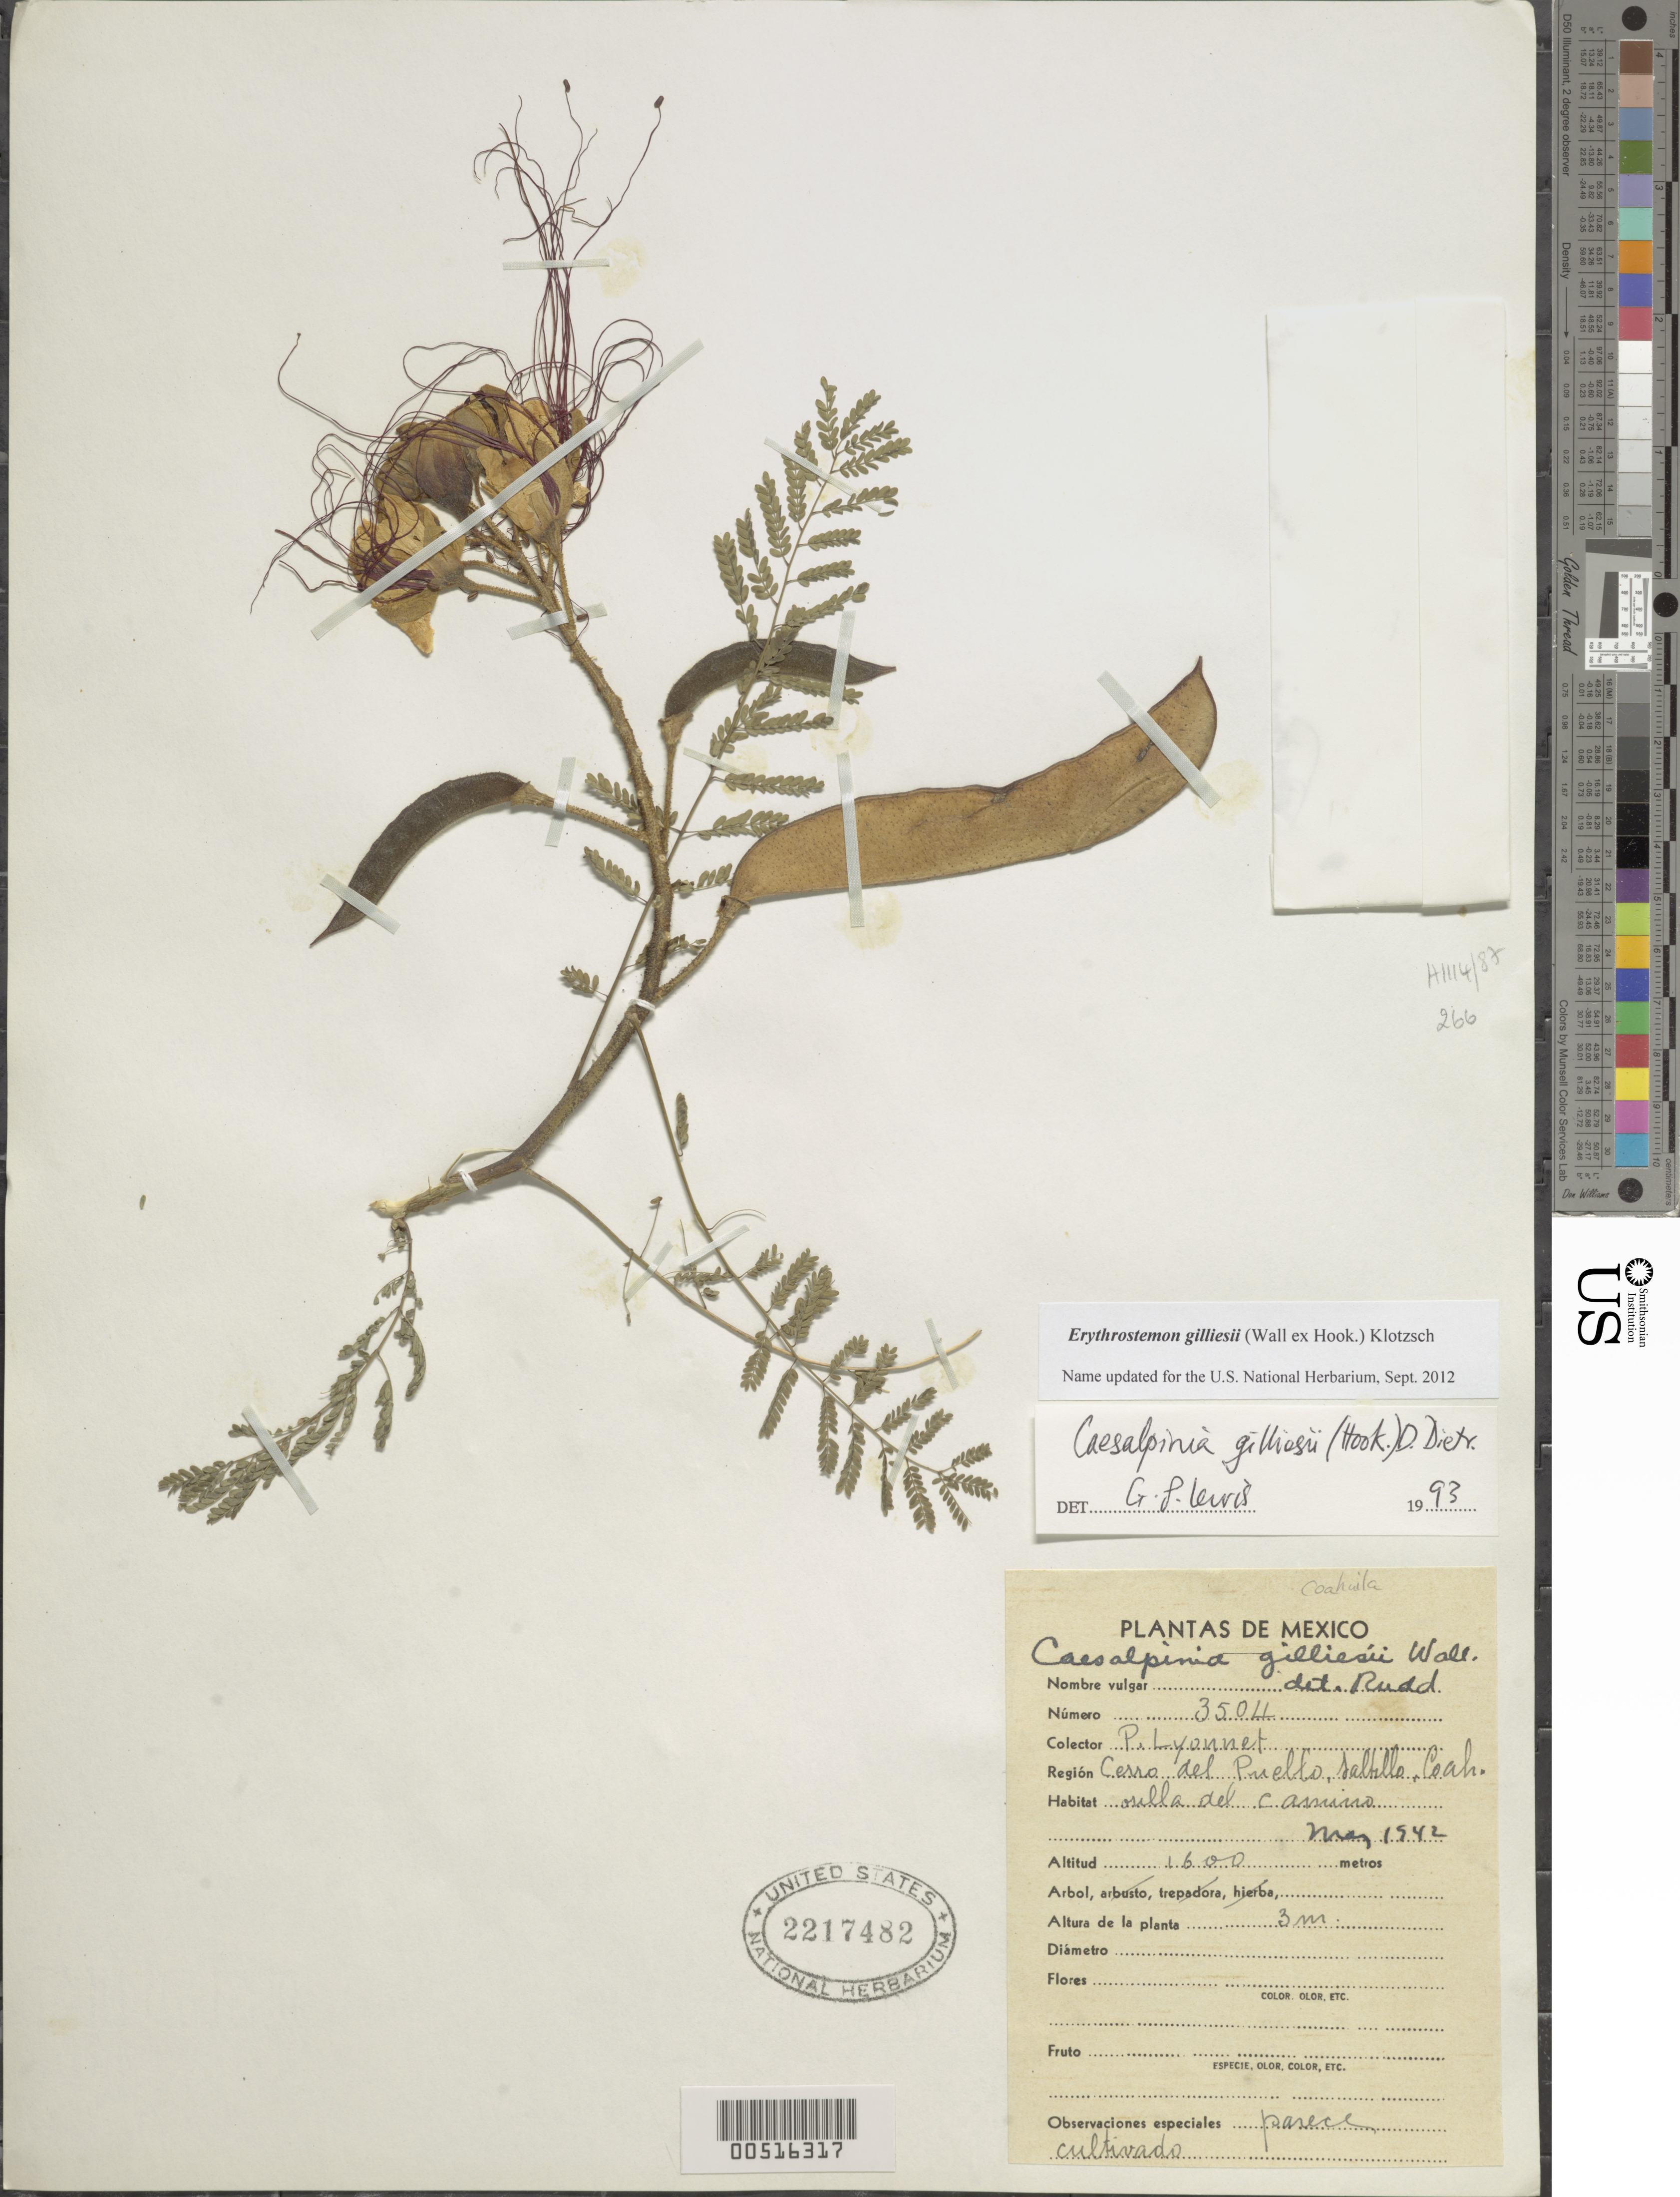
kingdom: Plantae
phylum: Tracheophyta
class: Magnoliopsida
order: Fabales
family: Fabaceae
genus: Erythrostemon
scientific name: Erythrostemon gilliesii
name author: (Hook.) Klotzsch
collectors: P. Lyonnet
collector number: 3504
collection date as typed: May 1942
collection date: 1942-05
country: Mexico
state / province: Coahuila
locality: Cerro del Puello, Saltillo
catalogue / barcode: US 2217482